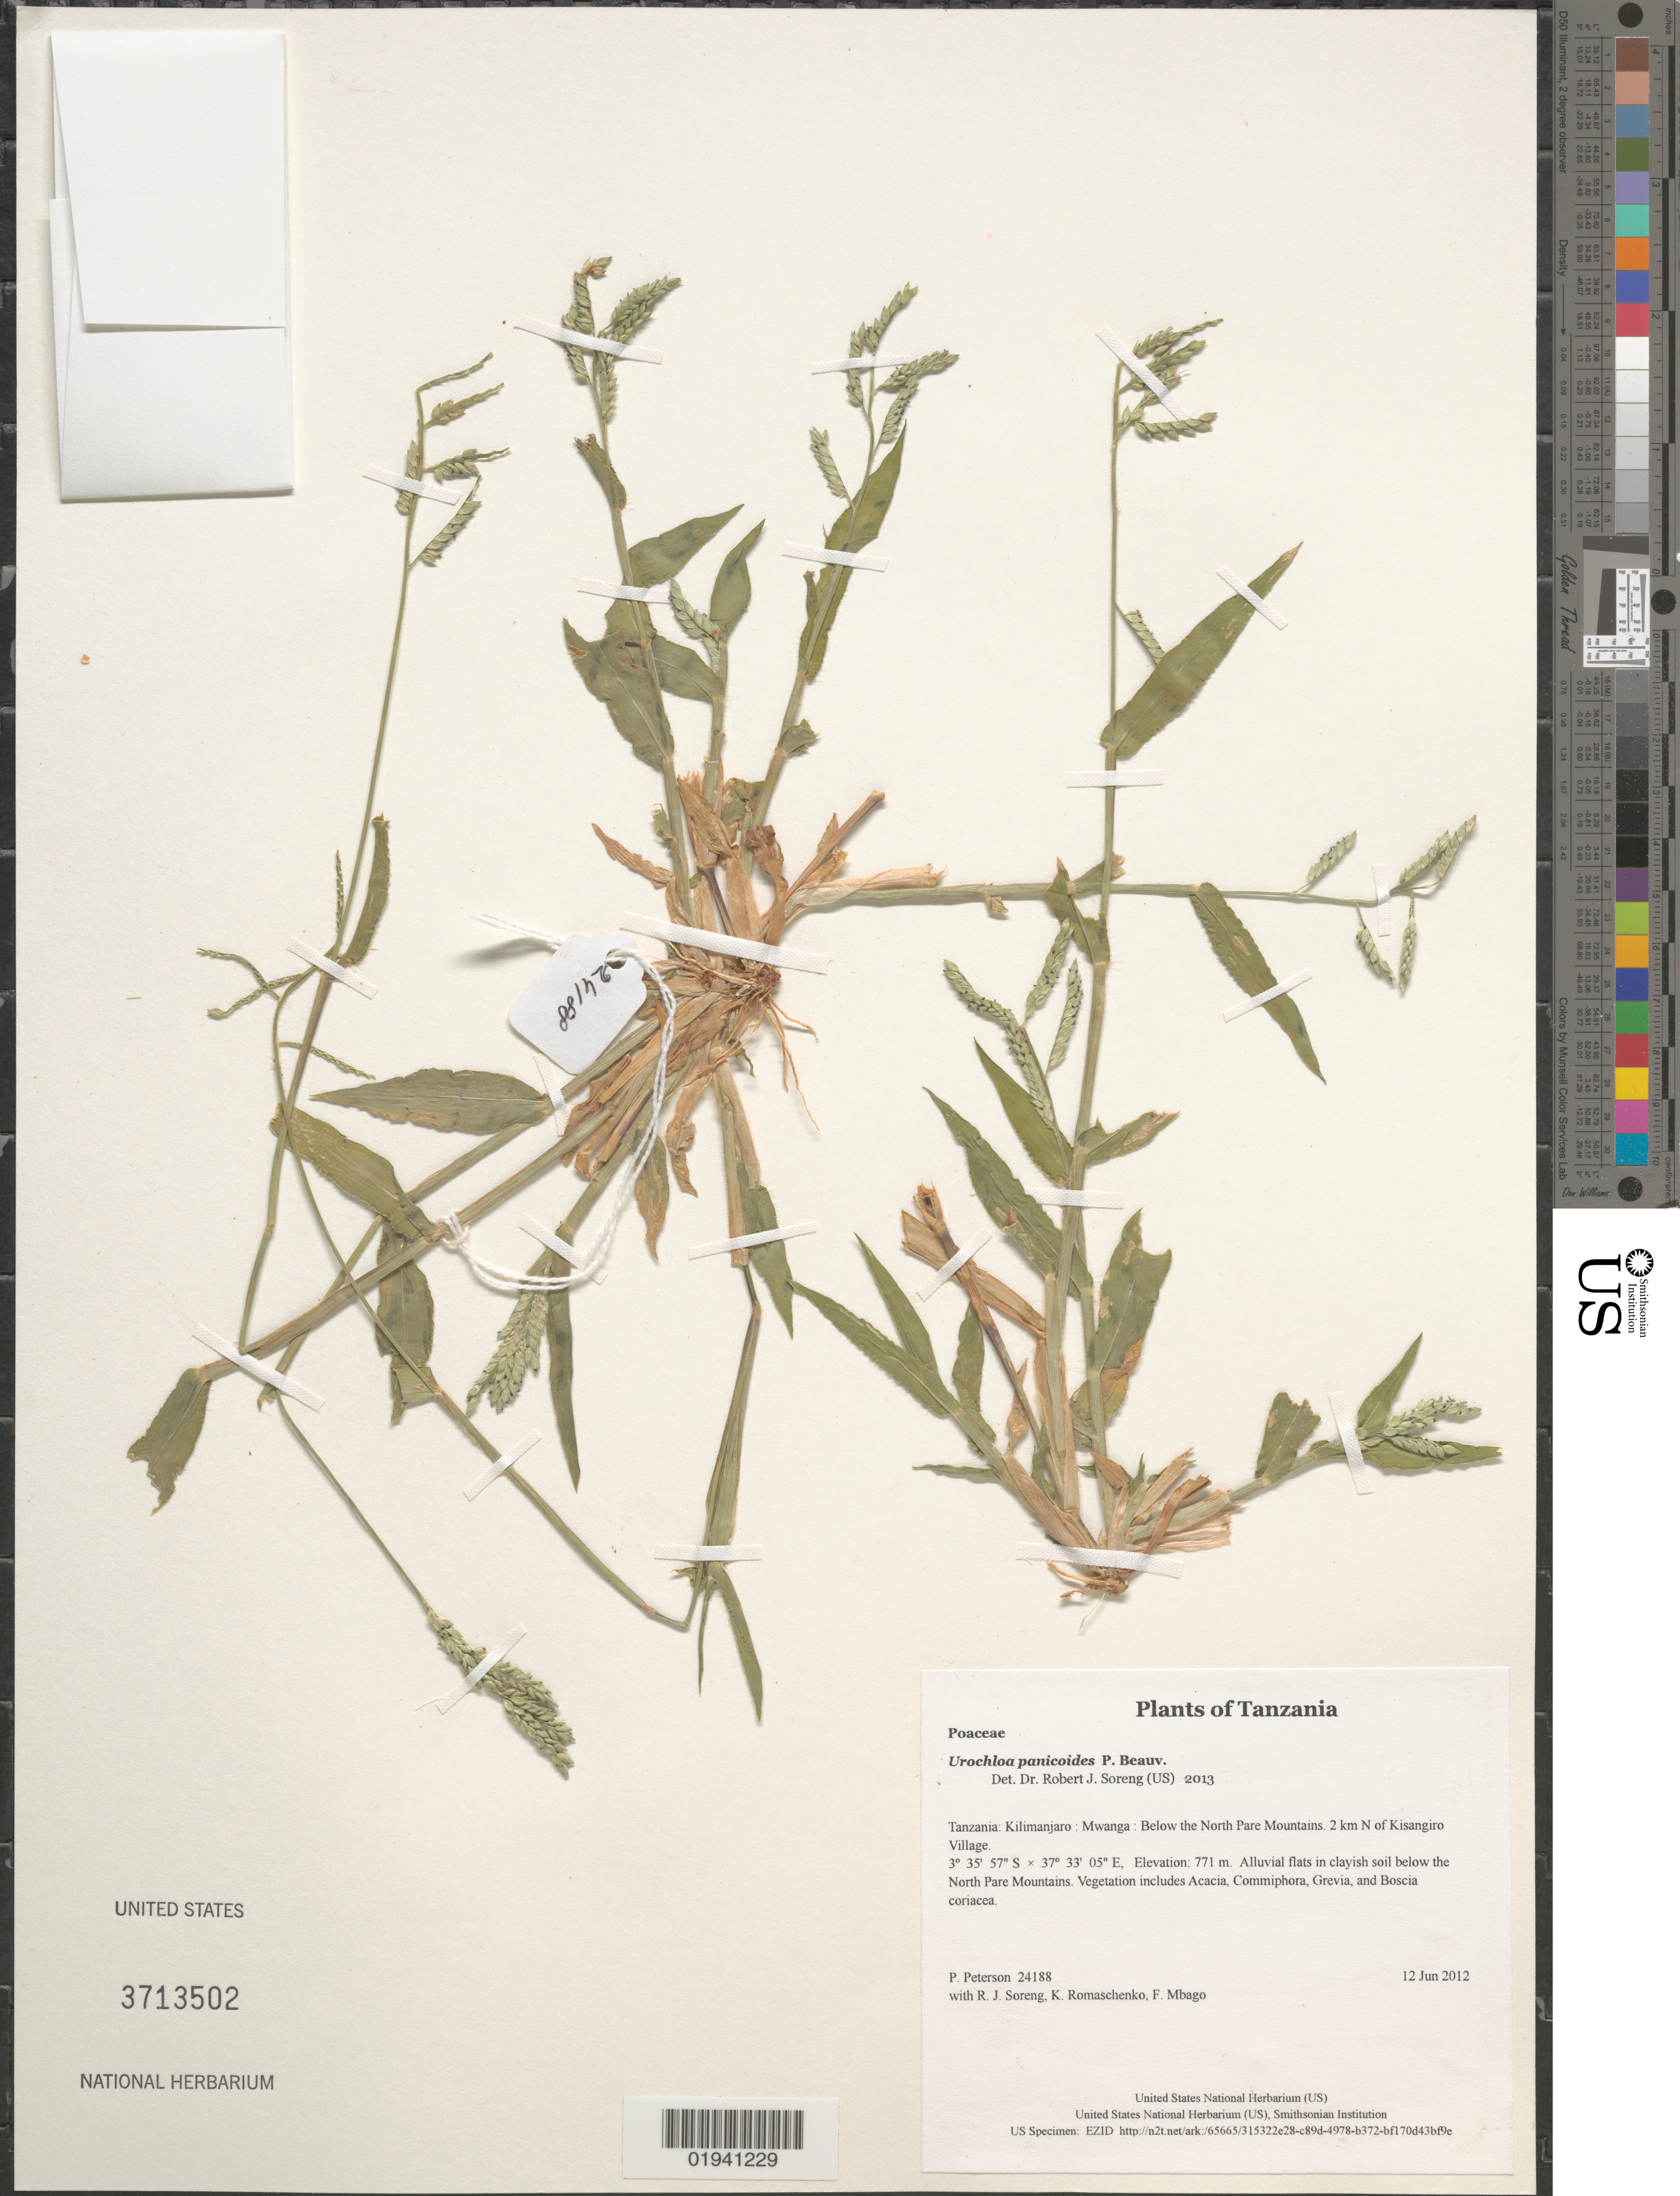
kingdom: Plantae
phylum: Tracheophyta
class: Liliopsida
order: Poales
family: Poaceae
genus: Urochloa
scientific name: Urochloa panicoides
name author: P. Beauv.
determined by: Soreng, Robert J., Research Associate (BOT), Smithsonian Institution - National Museum of Natural History (UNITED STATES)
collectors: P. M. Peterson, R. J. Soreng, K. Romaschenko & F. Mbago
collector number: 24188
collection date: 2012-06-12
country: Tanzania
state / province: Kilimanjaro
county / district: Mwanga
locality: Below the North Pare Mountains. 2 km N of Kisangiro Village.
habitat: Alluvial flats in clayish soil below the North Pare Mountains. Vegetation includes Acacia, Commiphora, Grevia, and Boscia coriacea.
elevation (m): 771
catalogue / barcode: US 3713502